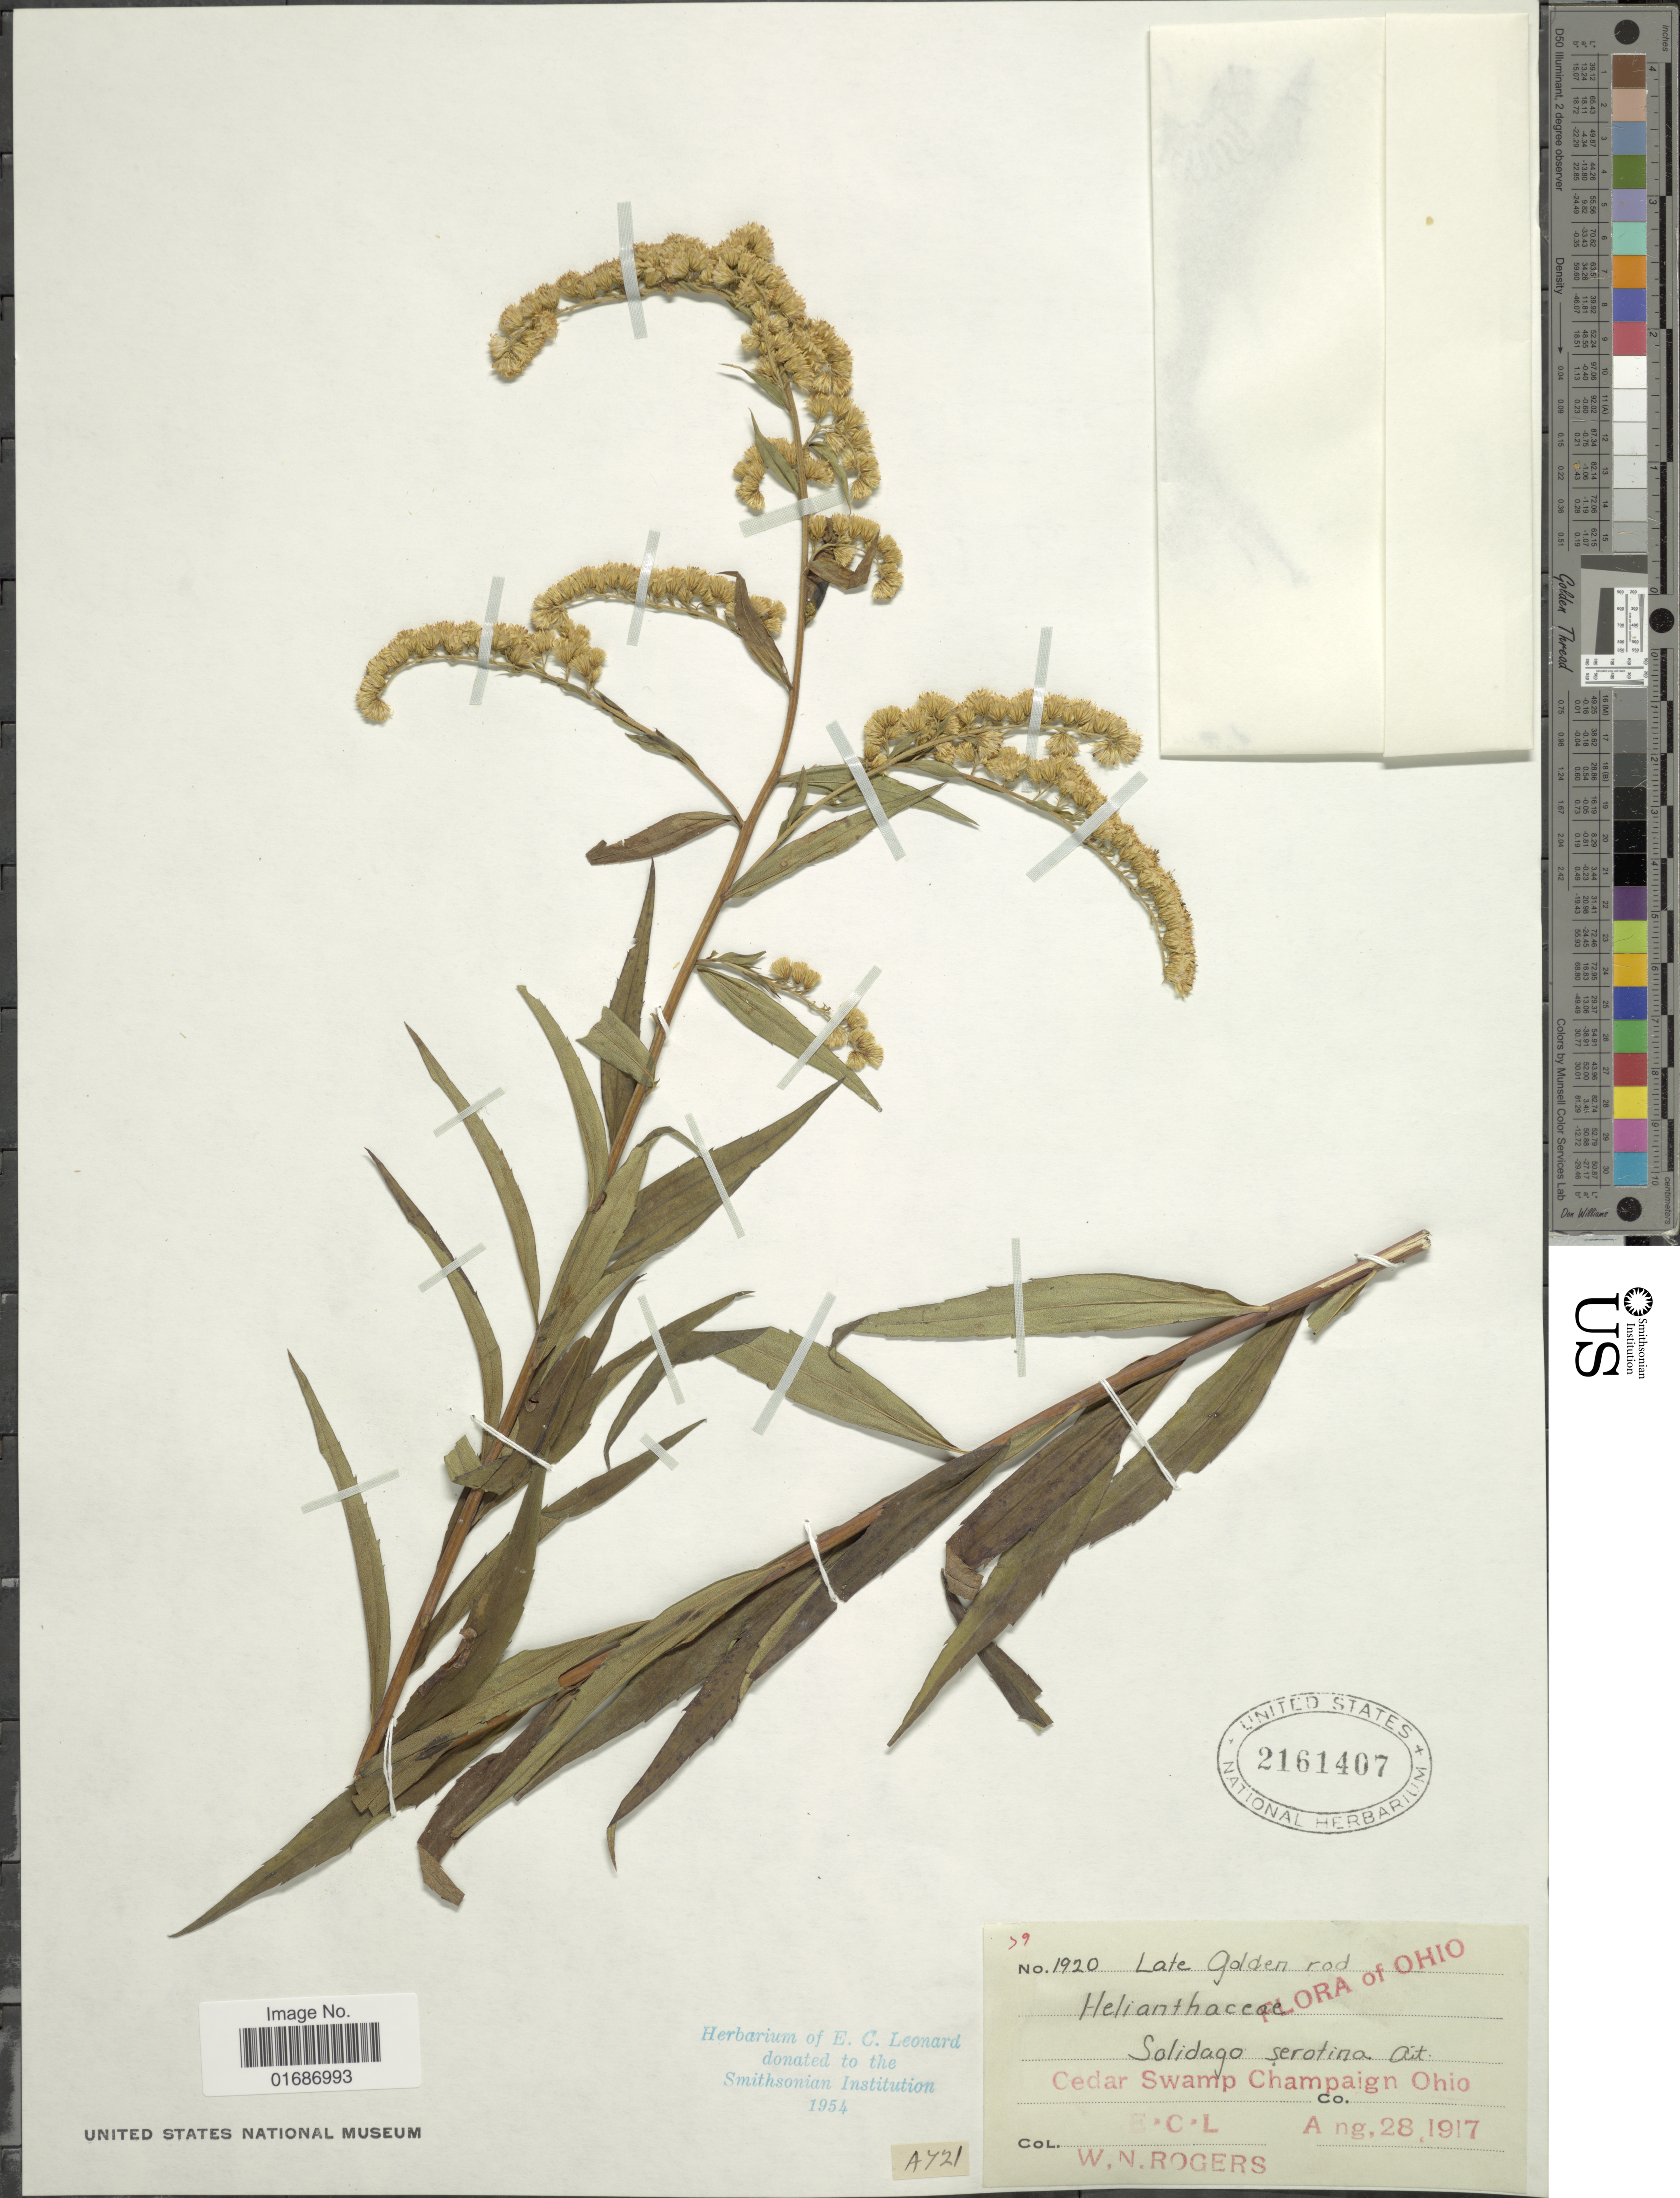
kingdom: Plantae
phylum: Tracheophyta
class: Magnoliopsida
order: Asterales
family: Asteraceae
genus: Solidago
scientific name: Solidago gigantea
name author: Aiton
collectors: W. Rogers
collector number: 1920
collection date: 1917-08-28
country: United States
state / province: Ohio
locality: Cedar swamp Champaign Ohia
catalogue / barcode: US 2161407